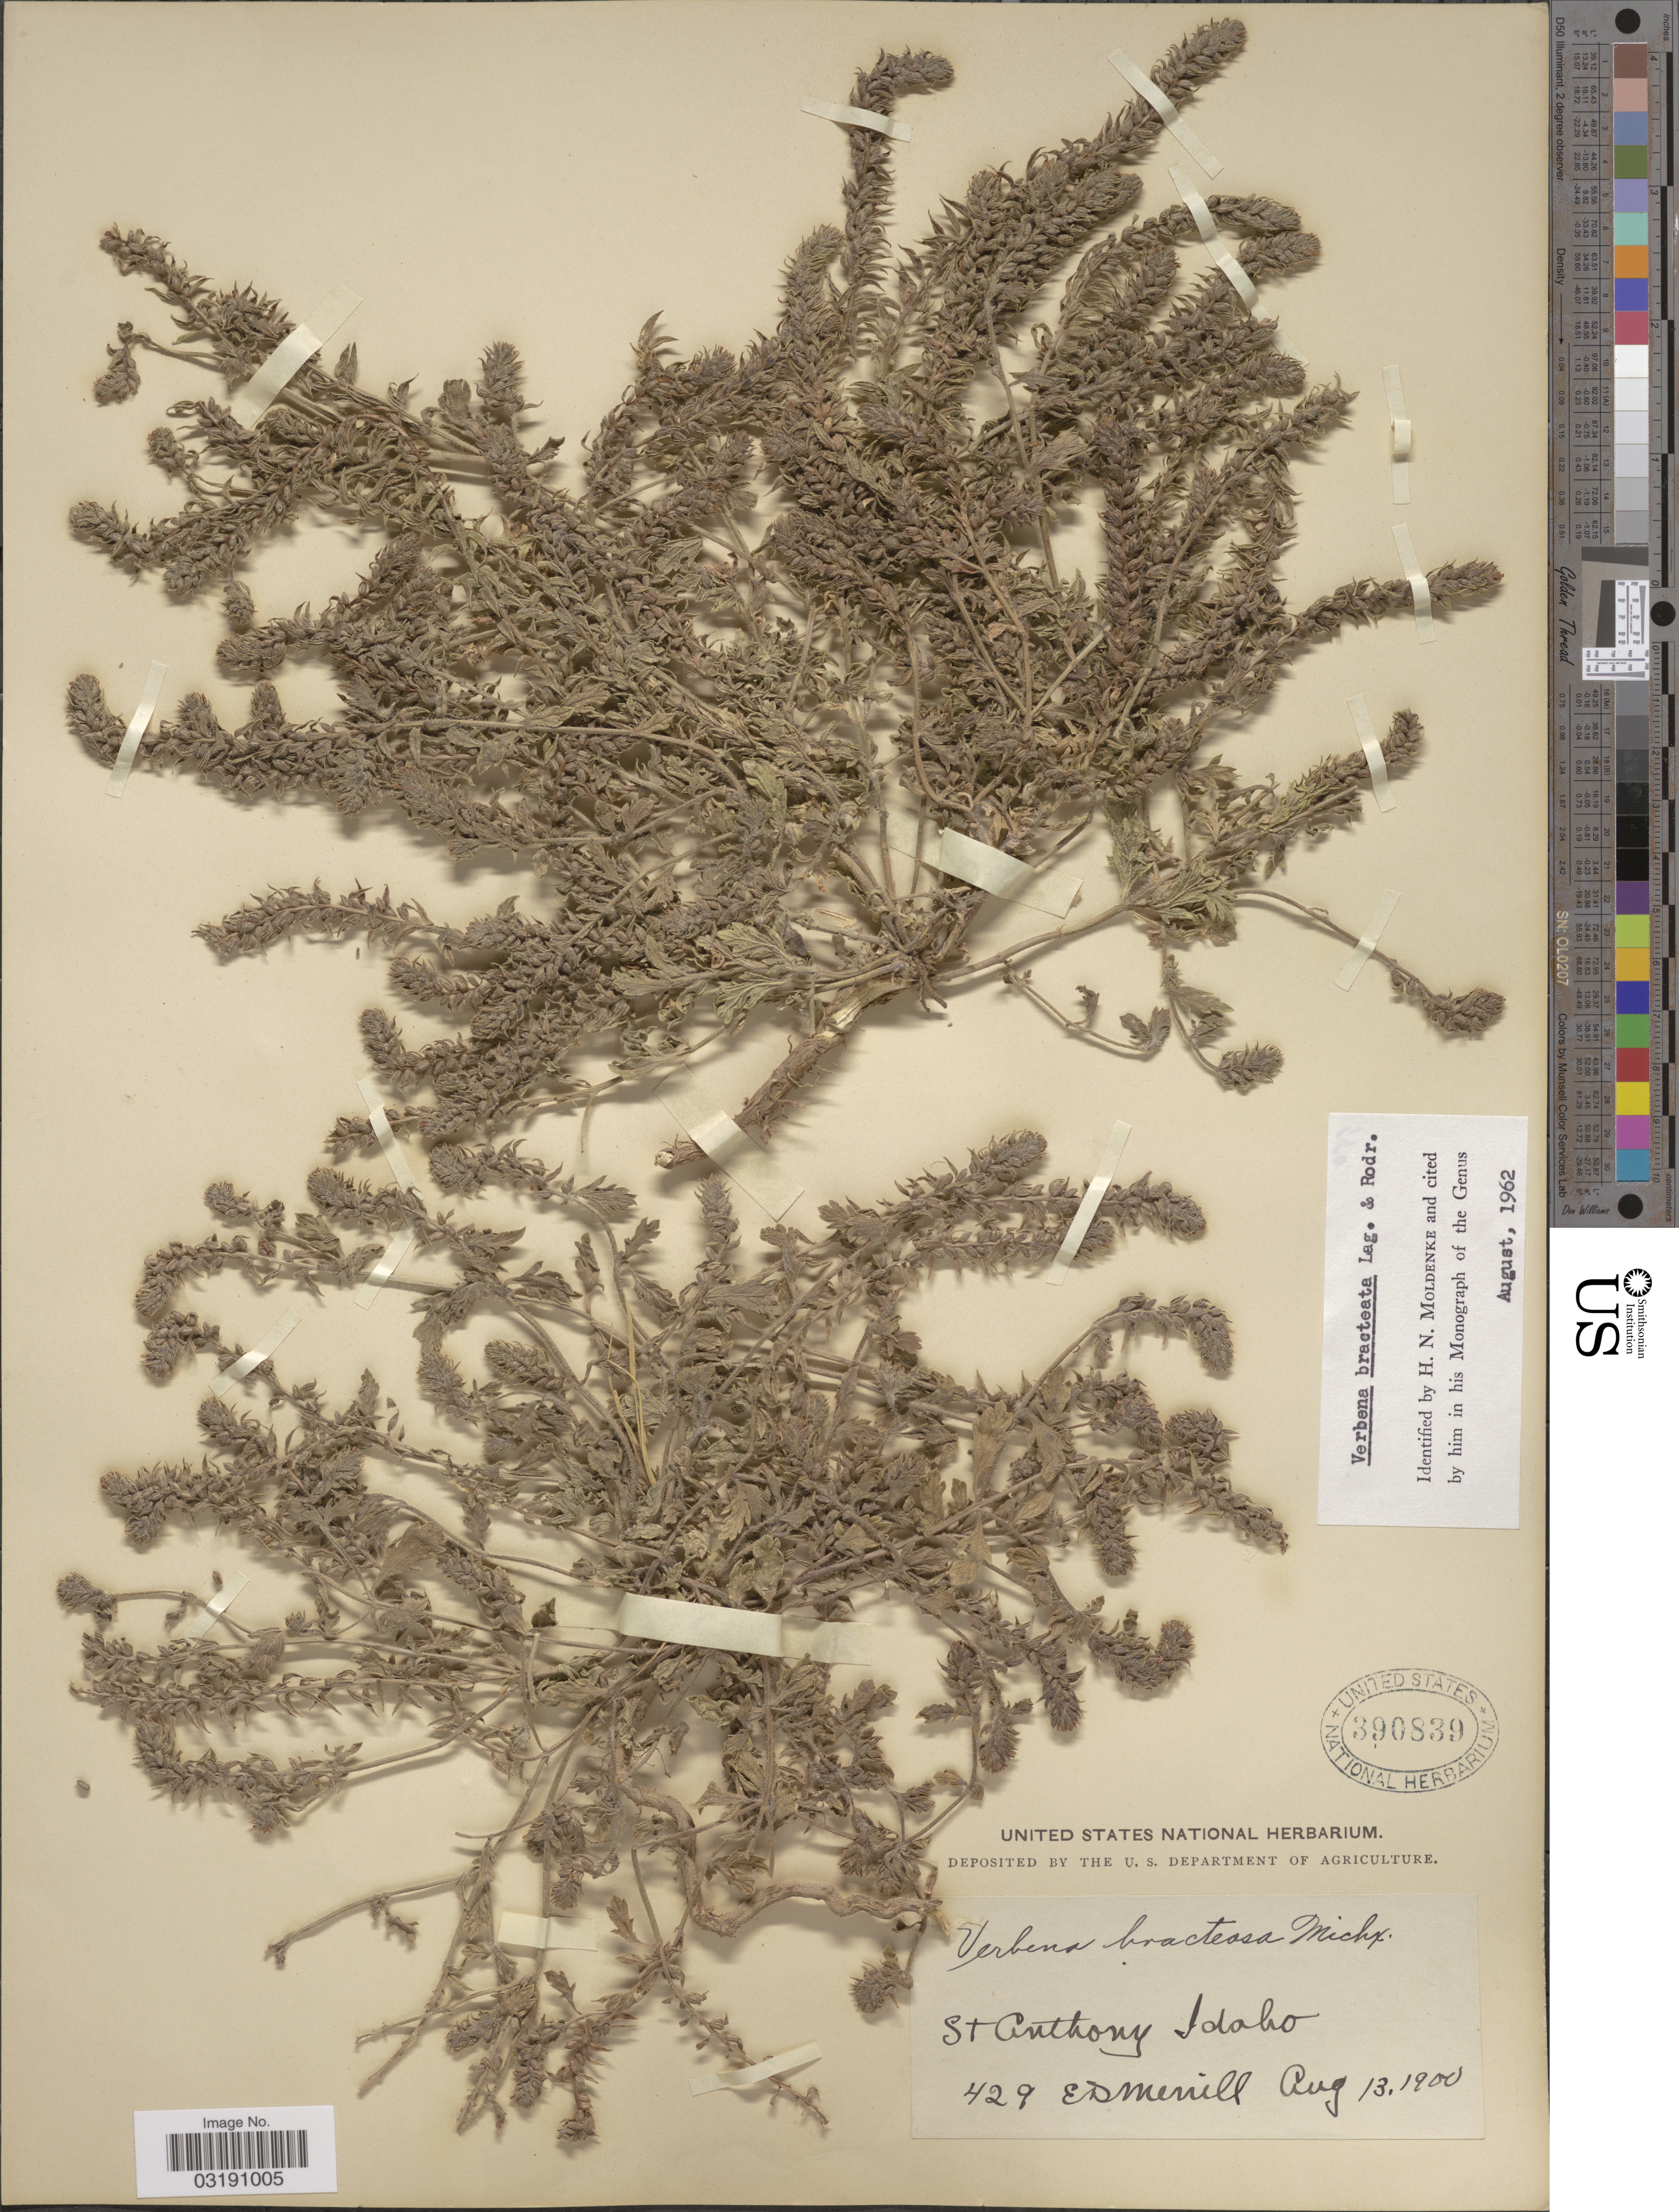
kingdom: Plantae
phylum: Tracheophyta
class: Magnoliopsida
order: Lamiales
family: Verbenaceae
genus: Verbena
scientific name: Verbena bracteata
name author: Cav. ex Lag. & Rodr.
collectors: E. D. Merrill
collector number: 429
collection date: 1900-08-13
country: United States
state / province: Idaho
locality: St Anthony.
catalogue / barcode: US 390839